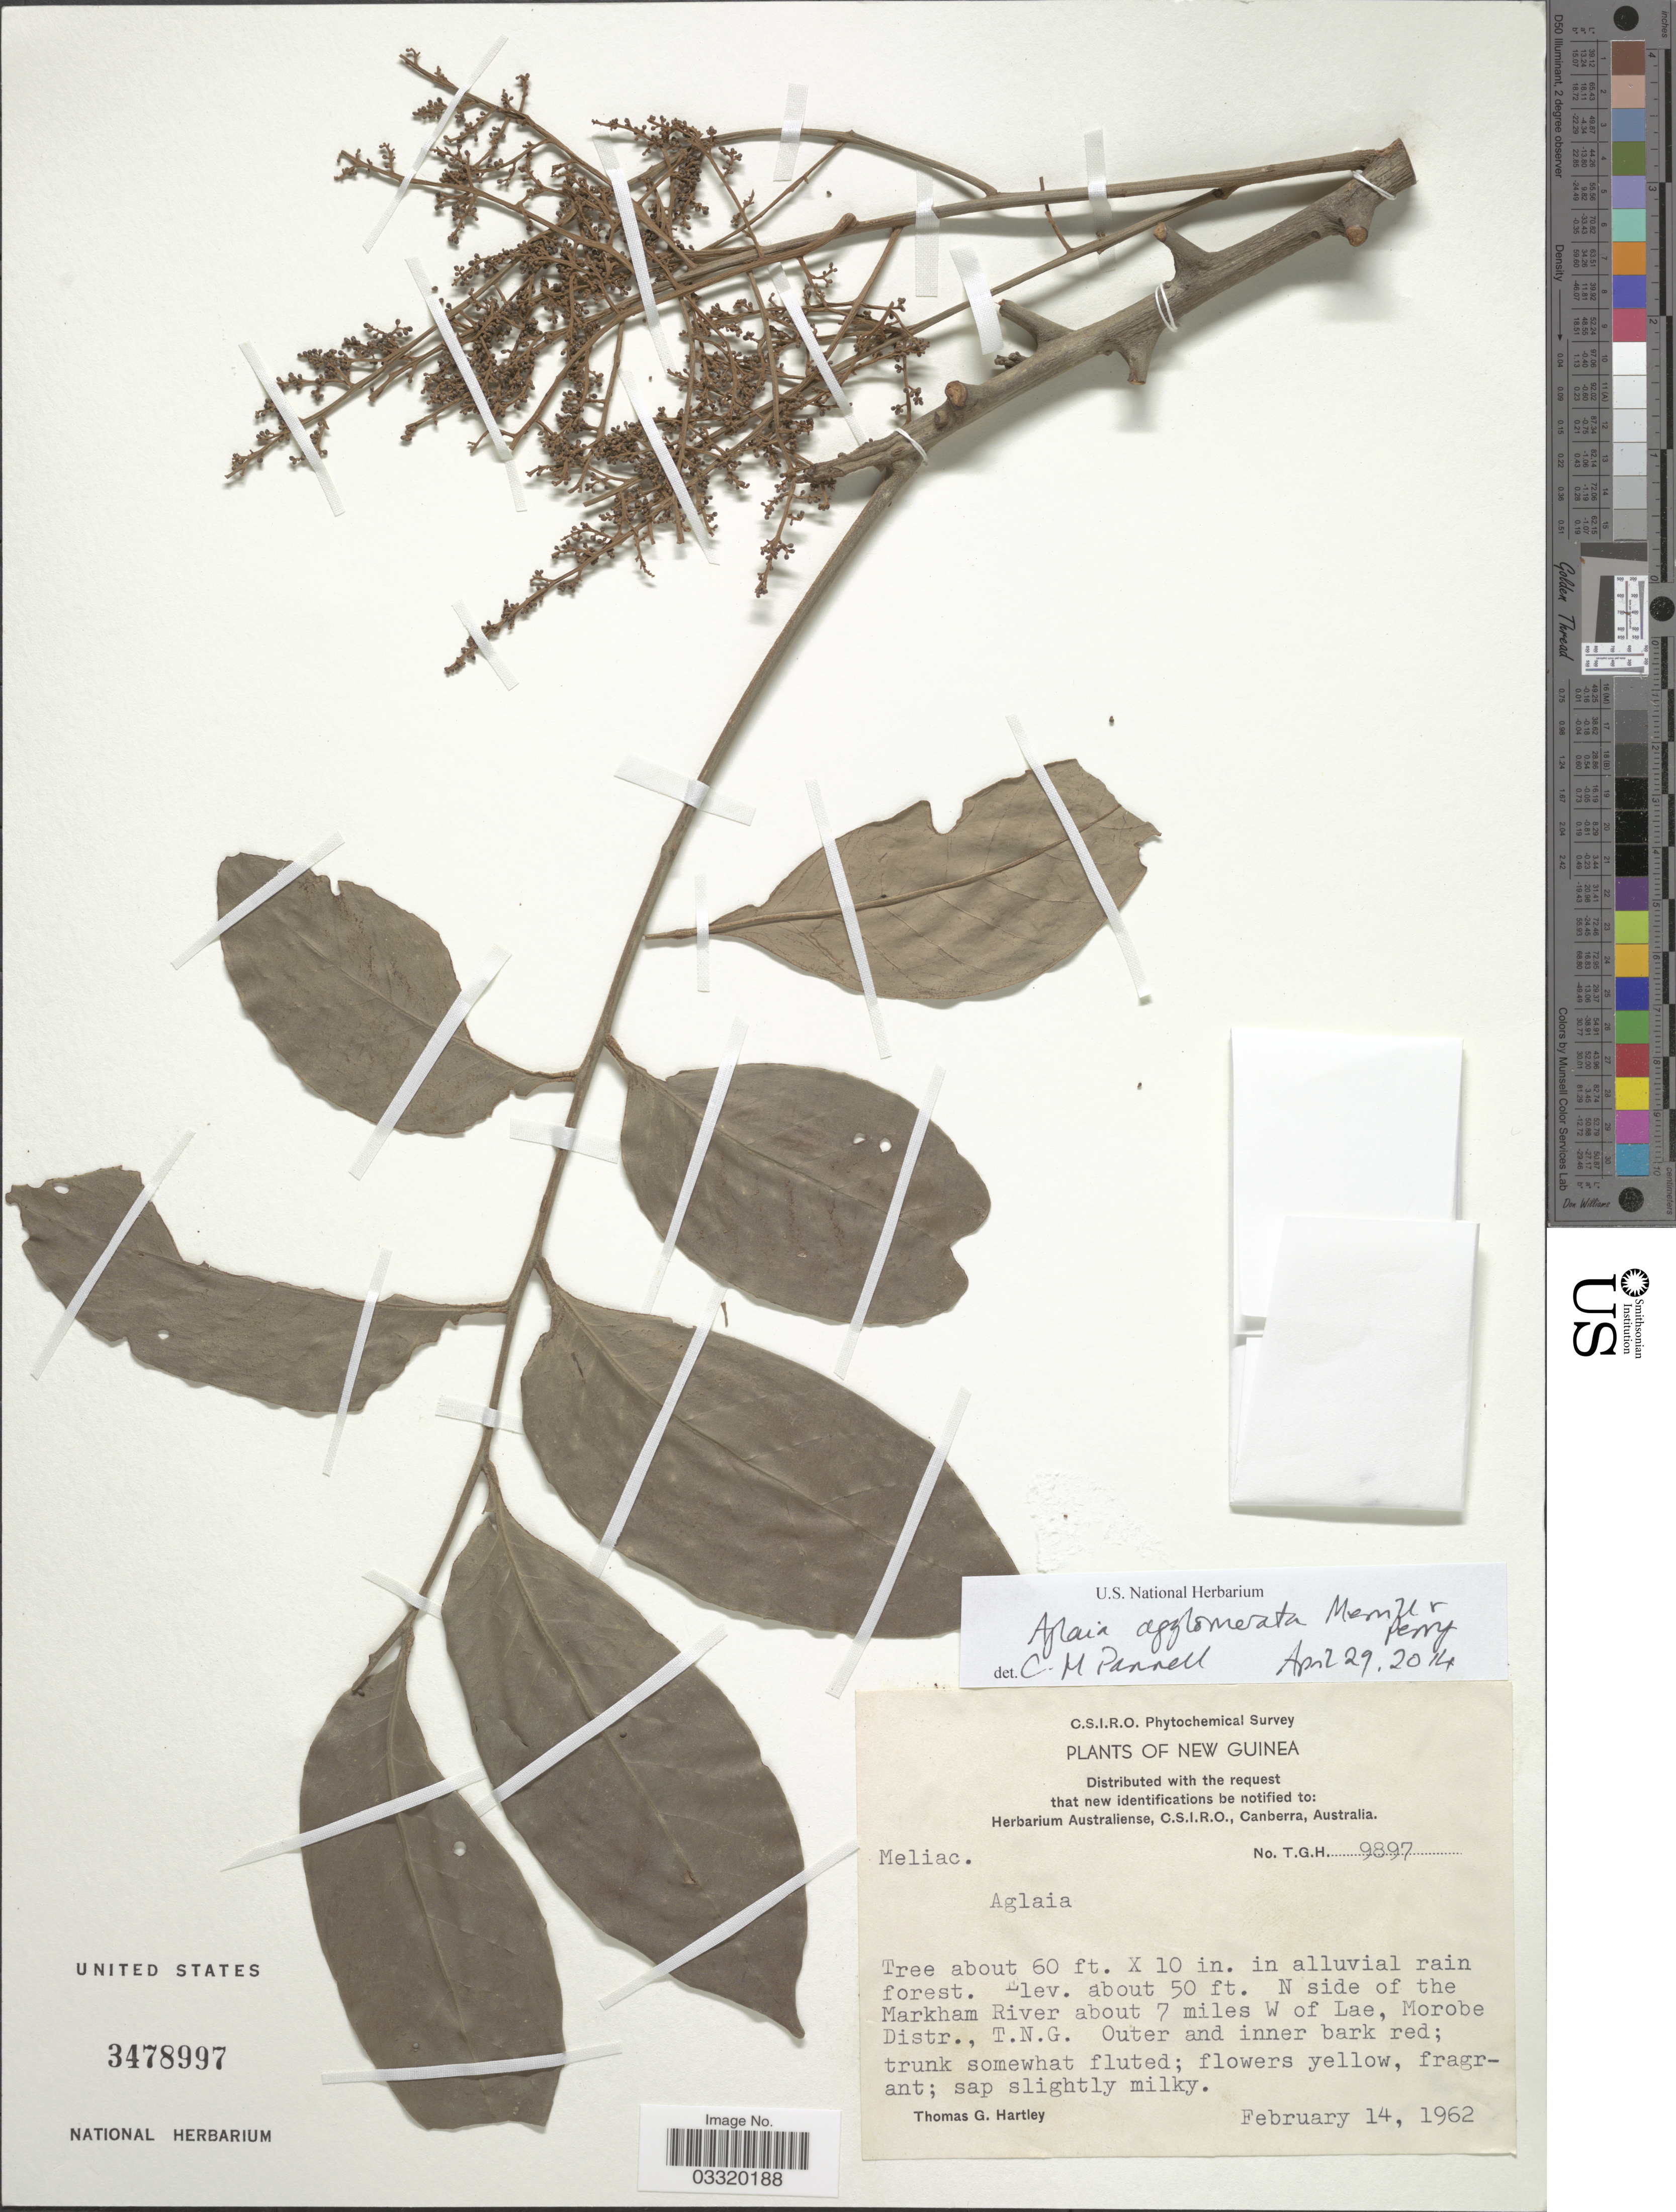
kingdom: Plantae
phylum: Tracheophyta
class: Magnoliopsida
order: Sapindales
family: Meliaceae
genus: Aglaia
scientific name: Aglaia agglomerata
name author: Merr. & L.M. Perry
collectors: T. G. Hartley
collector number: T.G.H.9897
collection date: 1962-02-14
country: Papua New Guinea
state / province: Morobe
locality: New Guinea. N side of the Markham River about 7 miles W of Lae, Morobe Distr., T.N.G.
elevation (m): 15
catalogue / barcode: US 3478997